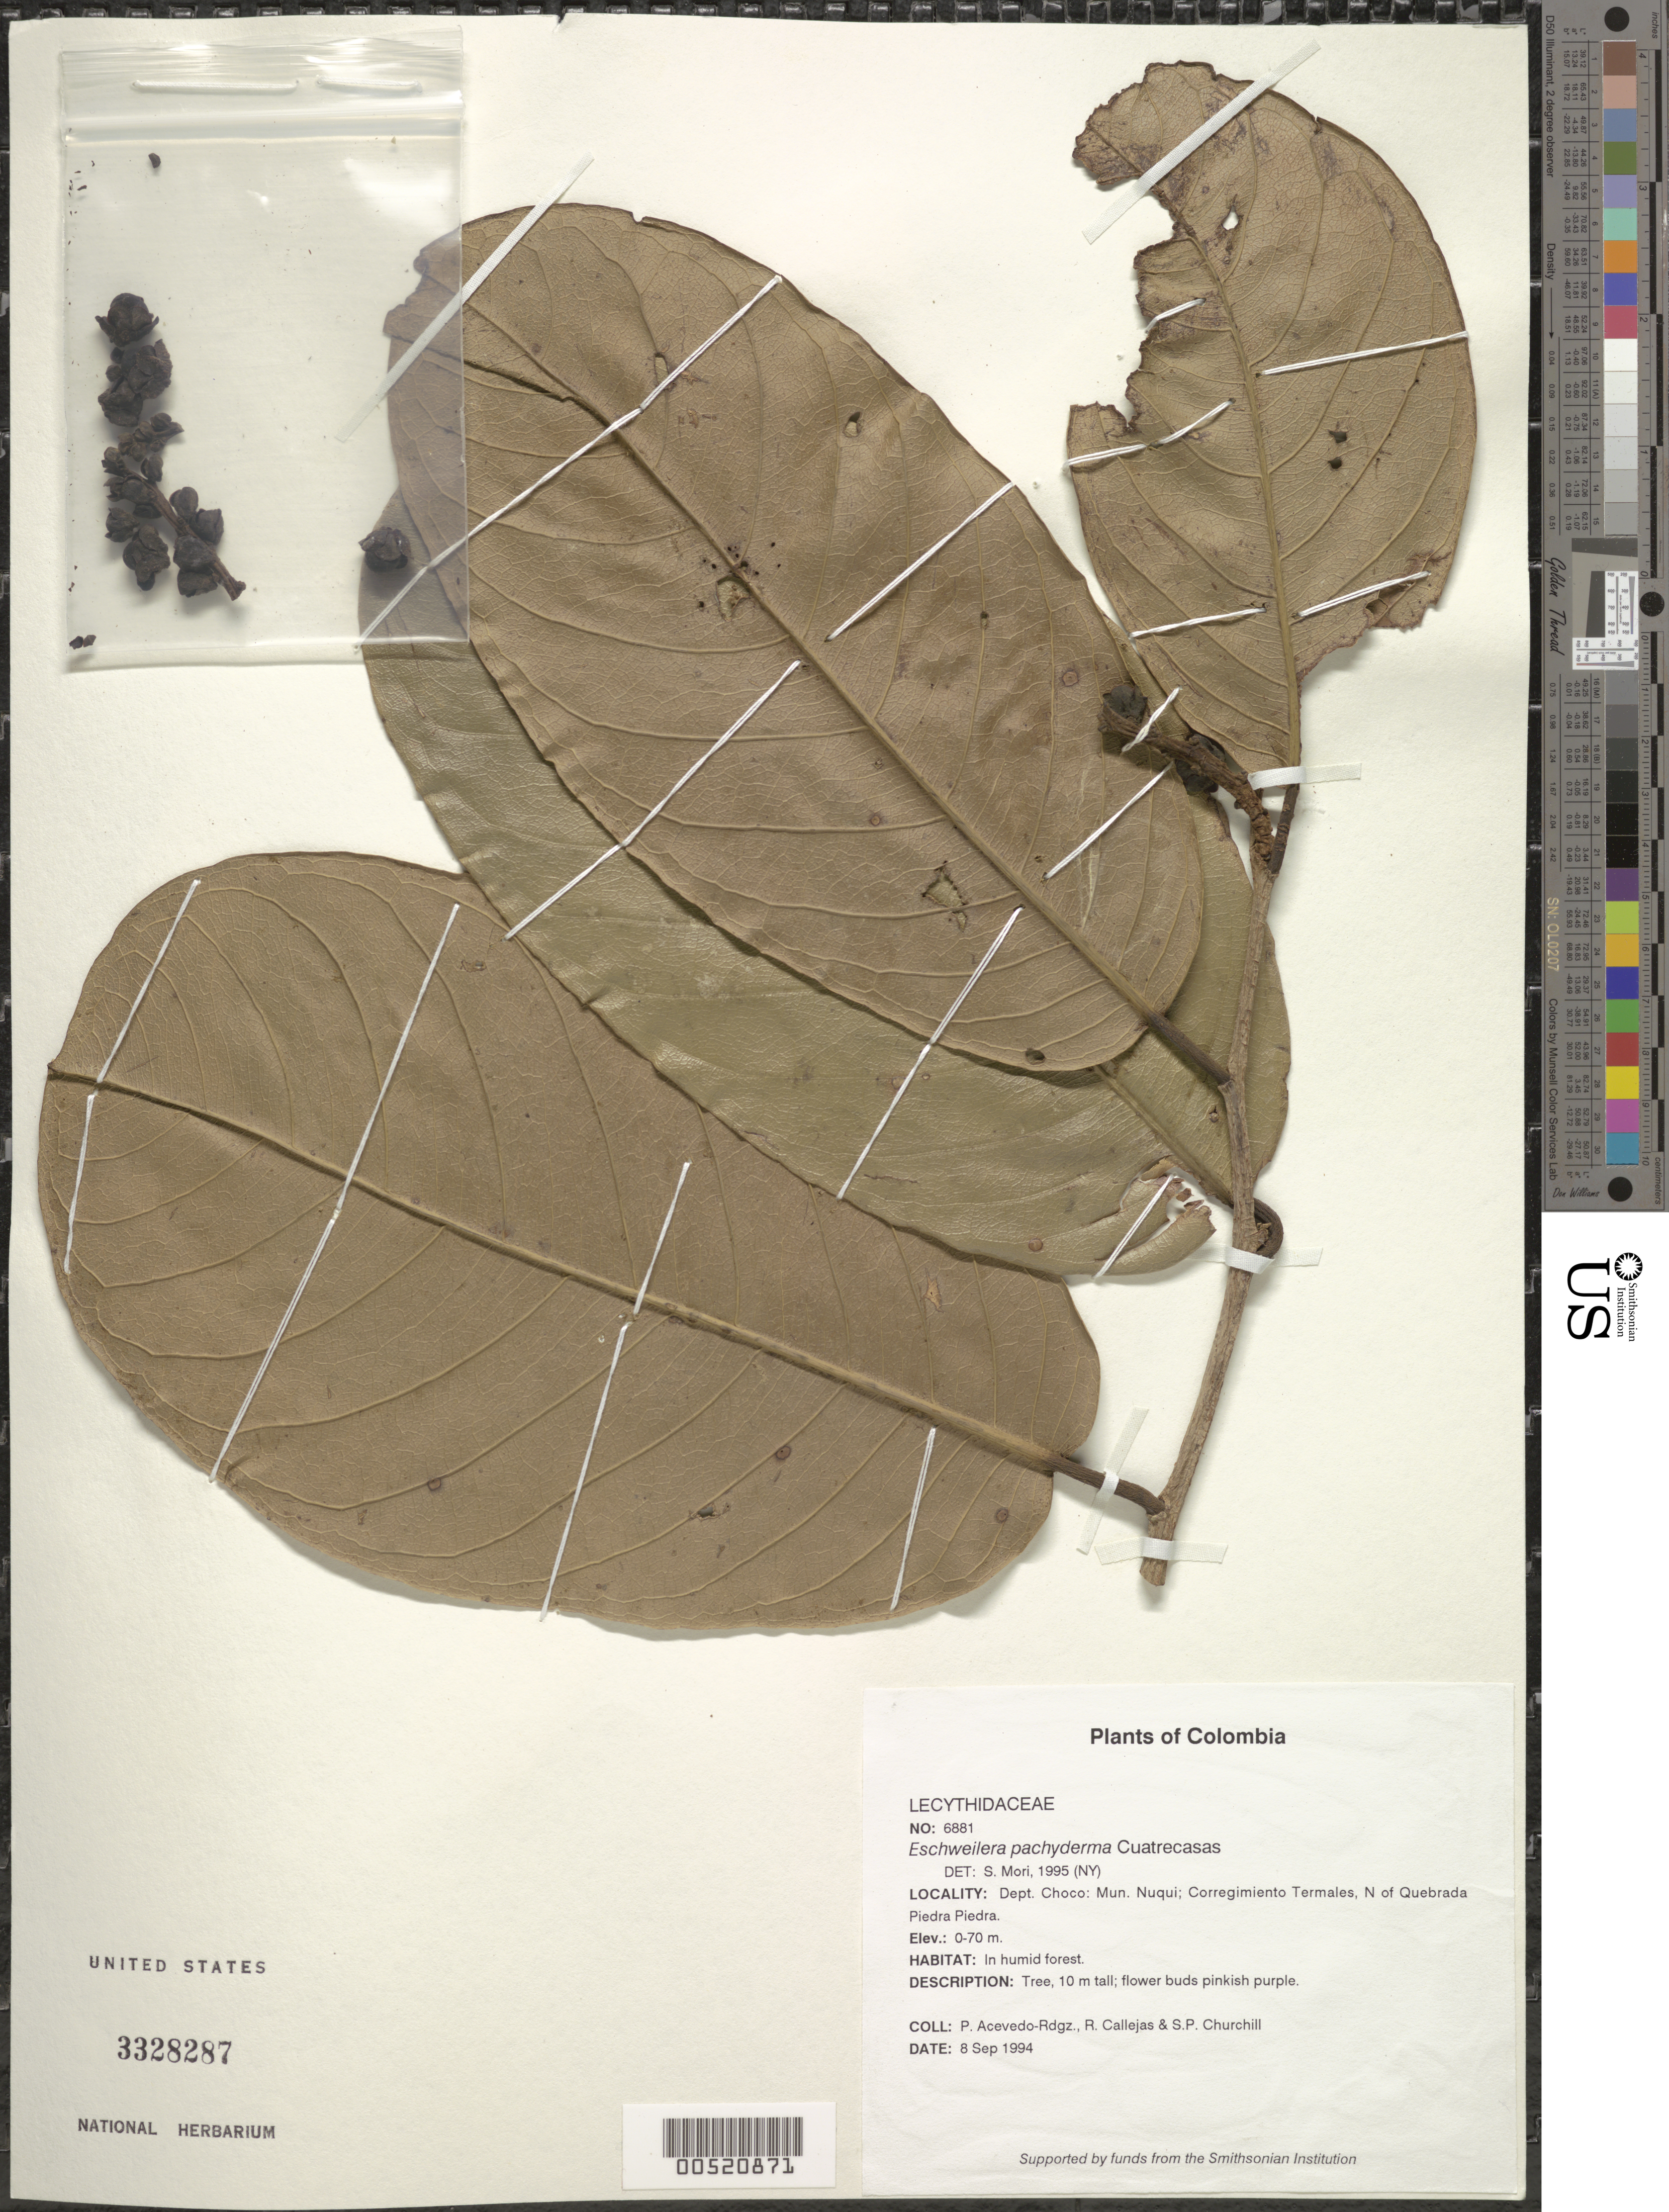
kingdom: Plantae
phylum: Tracheophyta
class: Magnoliopsida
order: Ericales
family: Lecythidaceae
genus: Eschweilera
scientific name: Eschweilera pachyderma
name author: Cuatrec.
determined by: Mori, Scott A.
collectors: P. Acevedo-Rodr., R. Callejas & S. Churchill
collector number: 6881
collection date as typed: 08 Sep 1994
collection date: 1994-09-08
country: Colombia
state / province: Chocó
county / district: Nuqui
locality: Depart. Choco; Mun. Nuqui; Corregimiento Termales, N of Quebrada Piedra Piedra.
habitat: In humid forest.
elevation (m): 0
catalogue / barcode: US 3328287